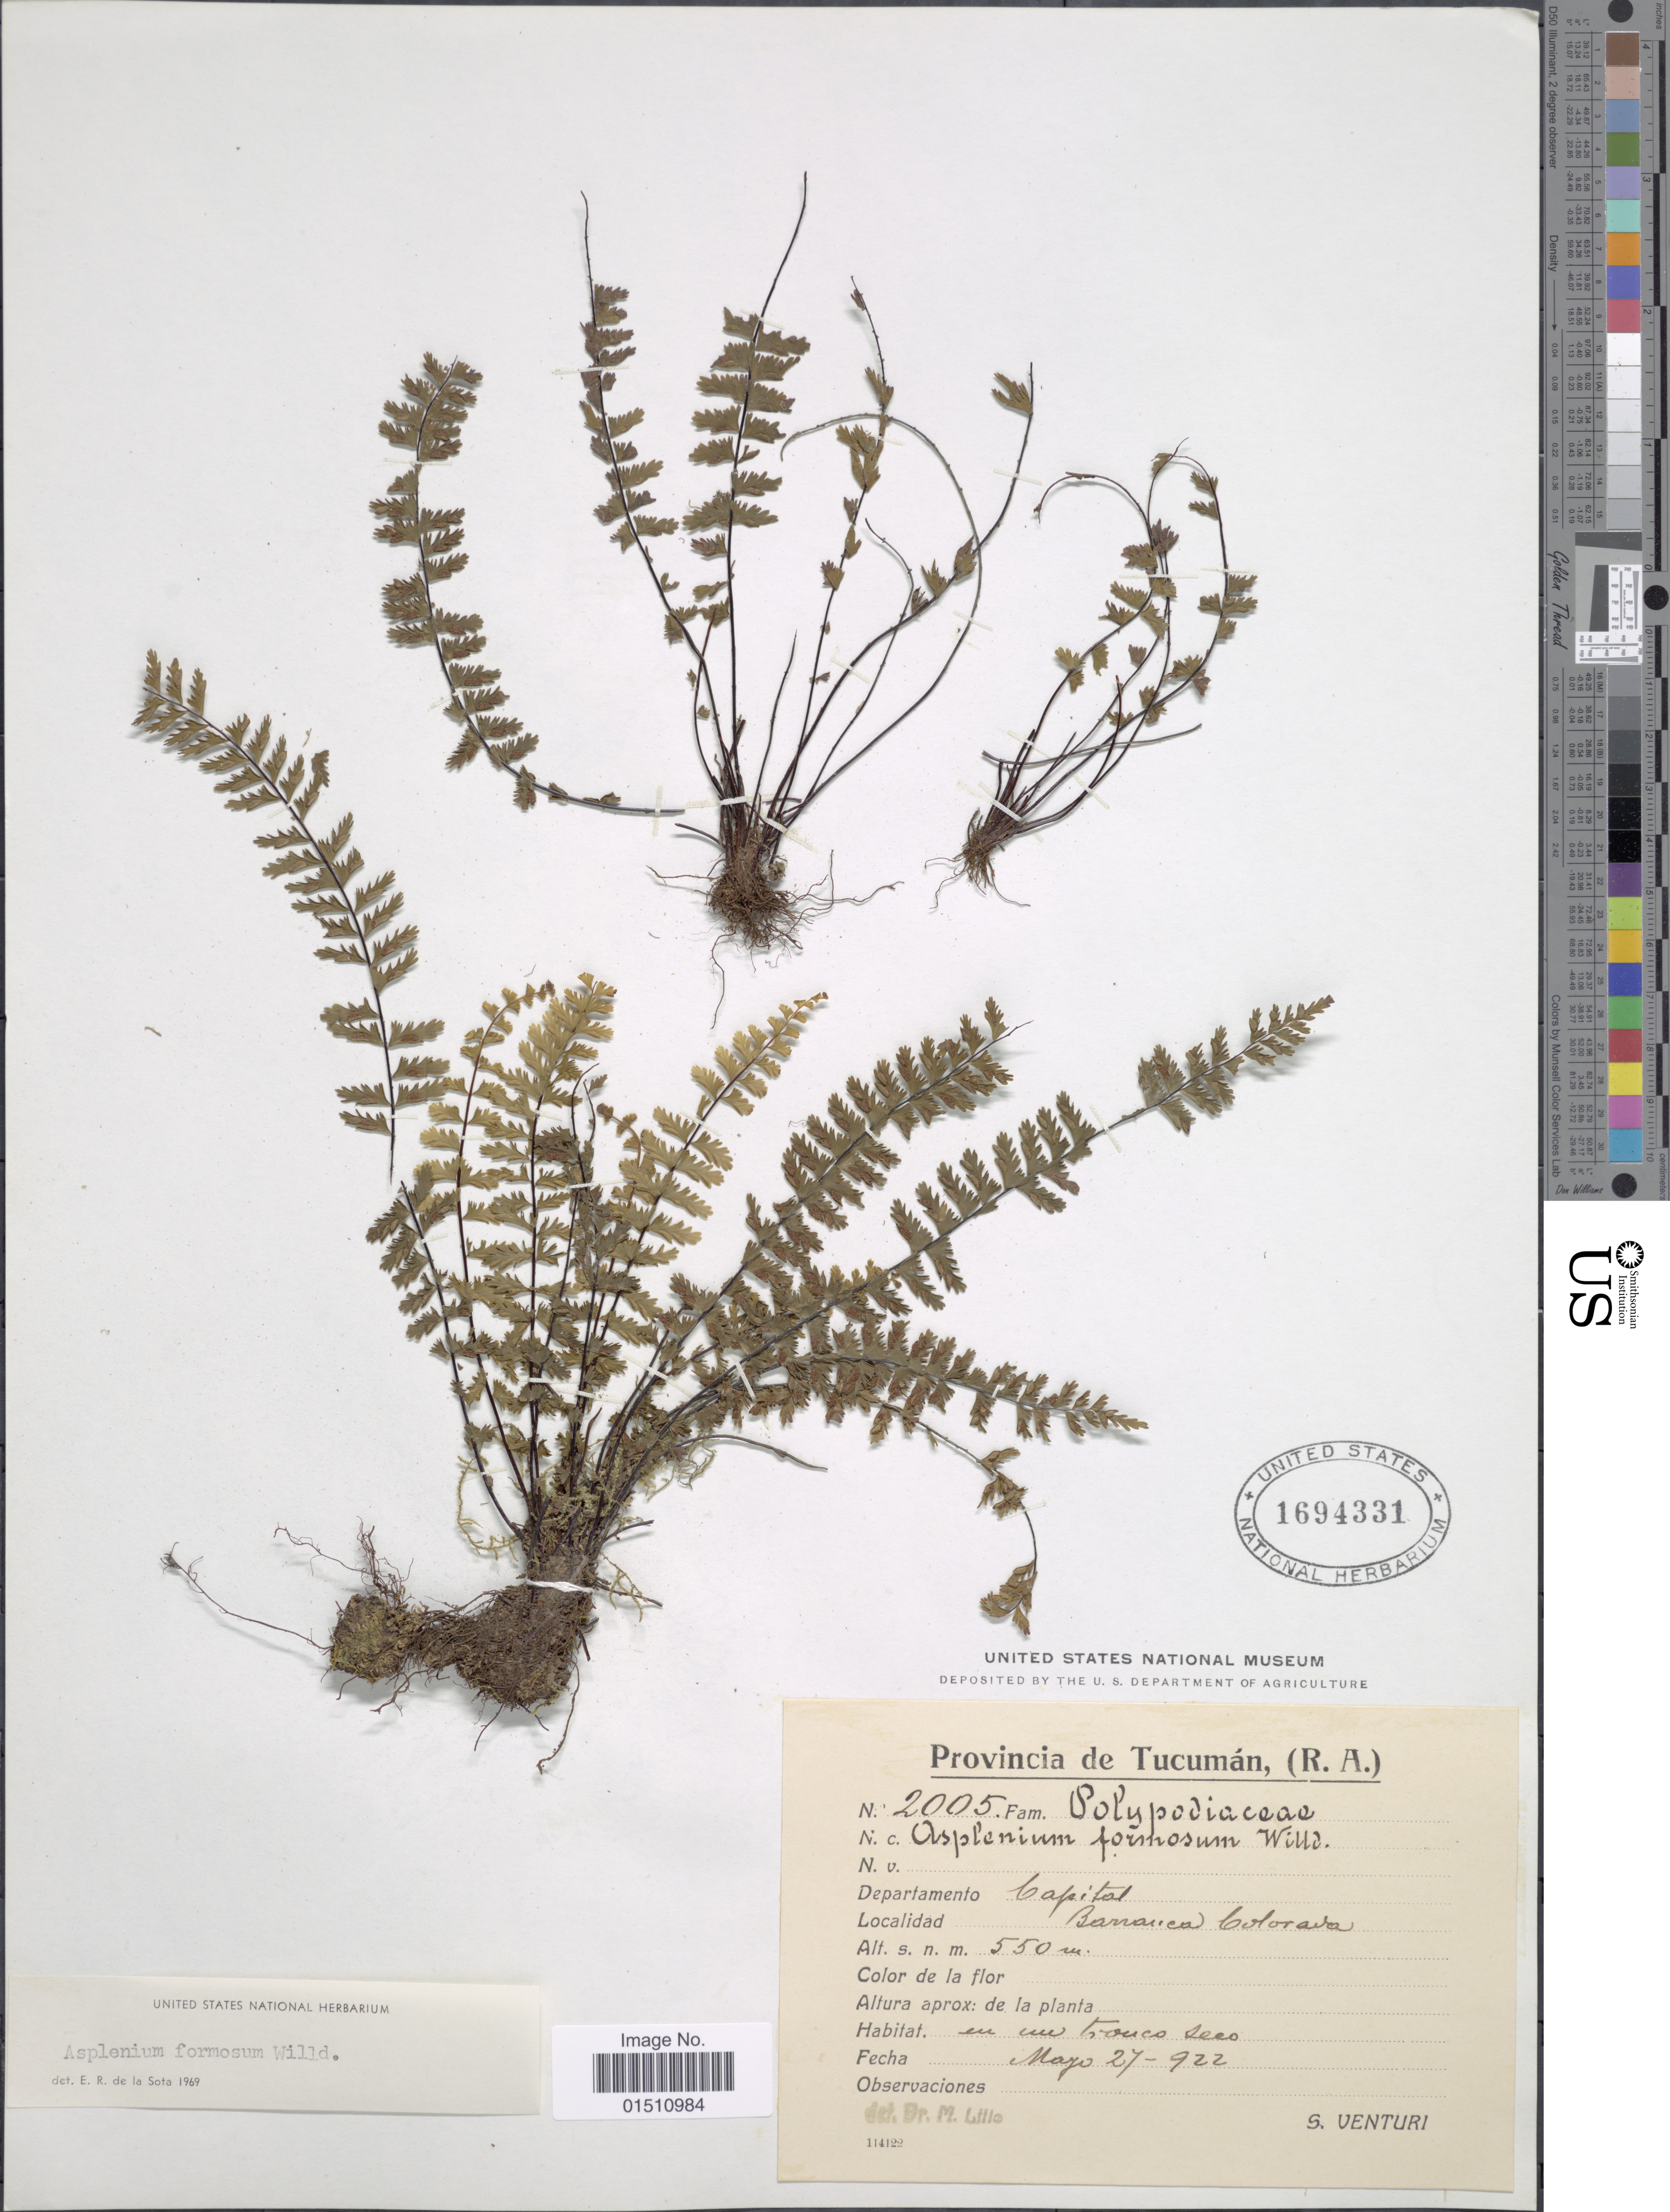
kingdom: Plantae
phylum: Tracheophyta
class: Polypodiopsida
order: Polypodiales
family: Aspleniaceae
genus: Asplenium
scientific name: Asplenium formosum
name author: Willd.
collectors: S. Venturi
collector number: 2005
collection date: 1922-05-27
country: Argentina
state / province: Tucuman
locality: Departamento: Capital, Localidad Barranca Colorada.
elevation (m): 550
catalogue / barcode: US 1694331